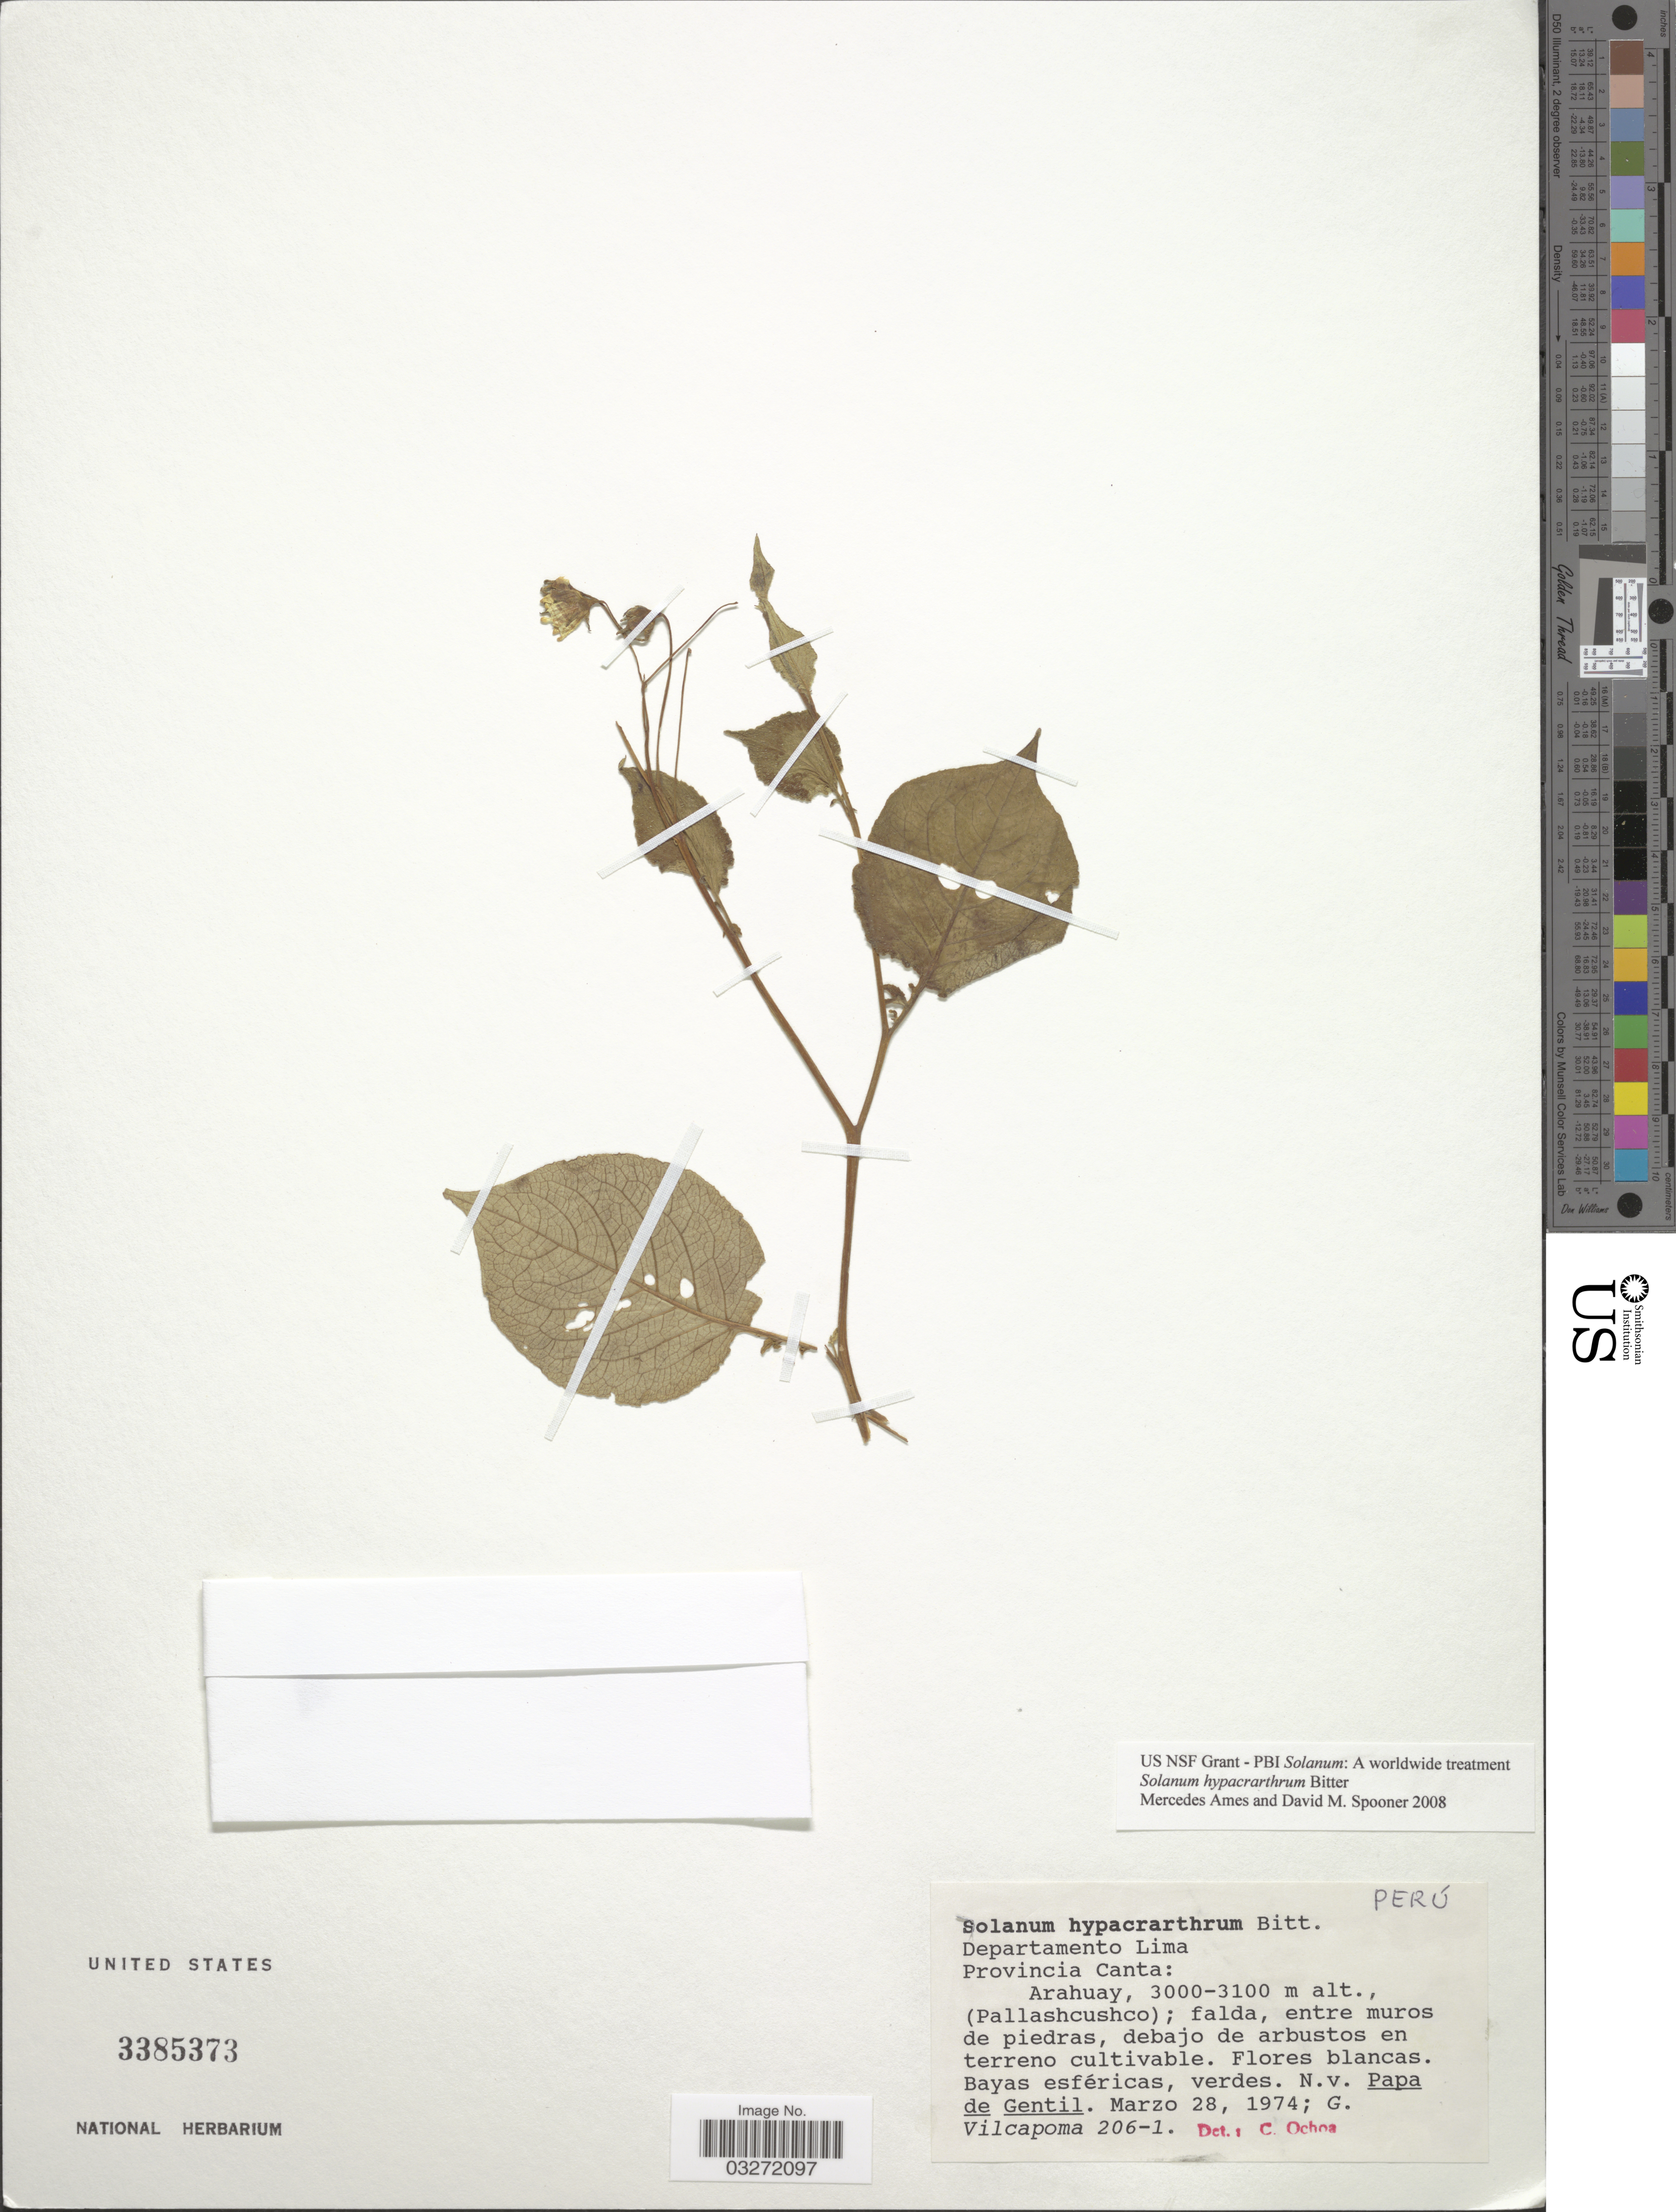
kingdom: Plantae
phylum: Tracheophyta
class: Magnoliopsida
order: Solanales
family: Solanaceae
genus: Solanum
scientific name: Solanum hypacrarthrum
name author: Bitter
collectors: G. Vilcapoma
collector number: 206-1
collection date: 1974-03-28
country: Peru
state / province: Lima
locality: Departamento Lima. Provincia Canta: Arahuay, (Pallashcushco).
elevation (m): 3000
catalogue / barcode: US 3385373